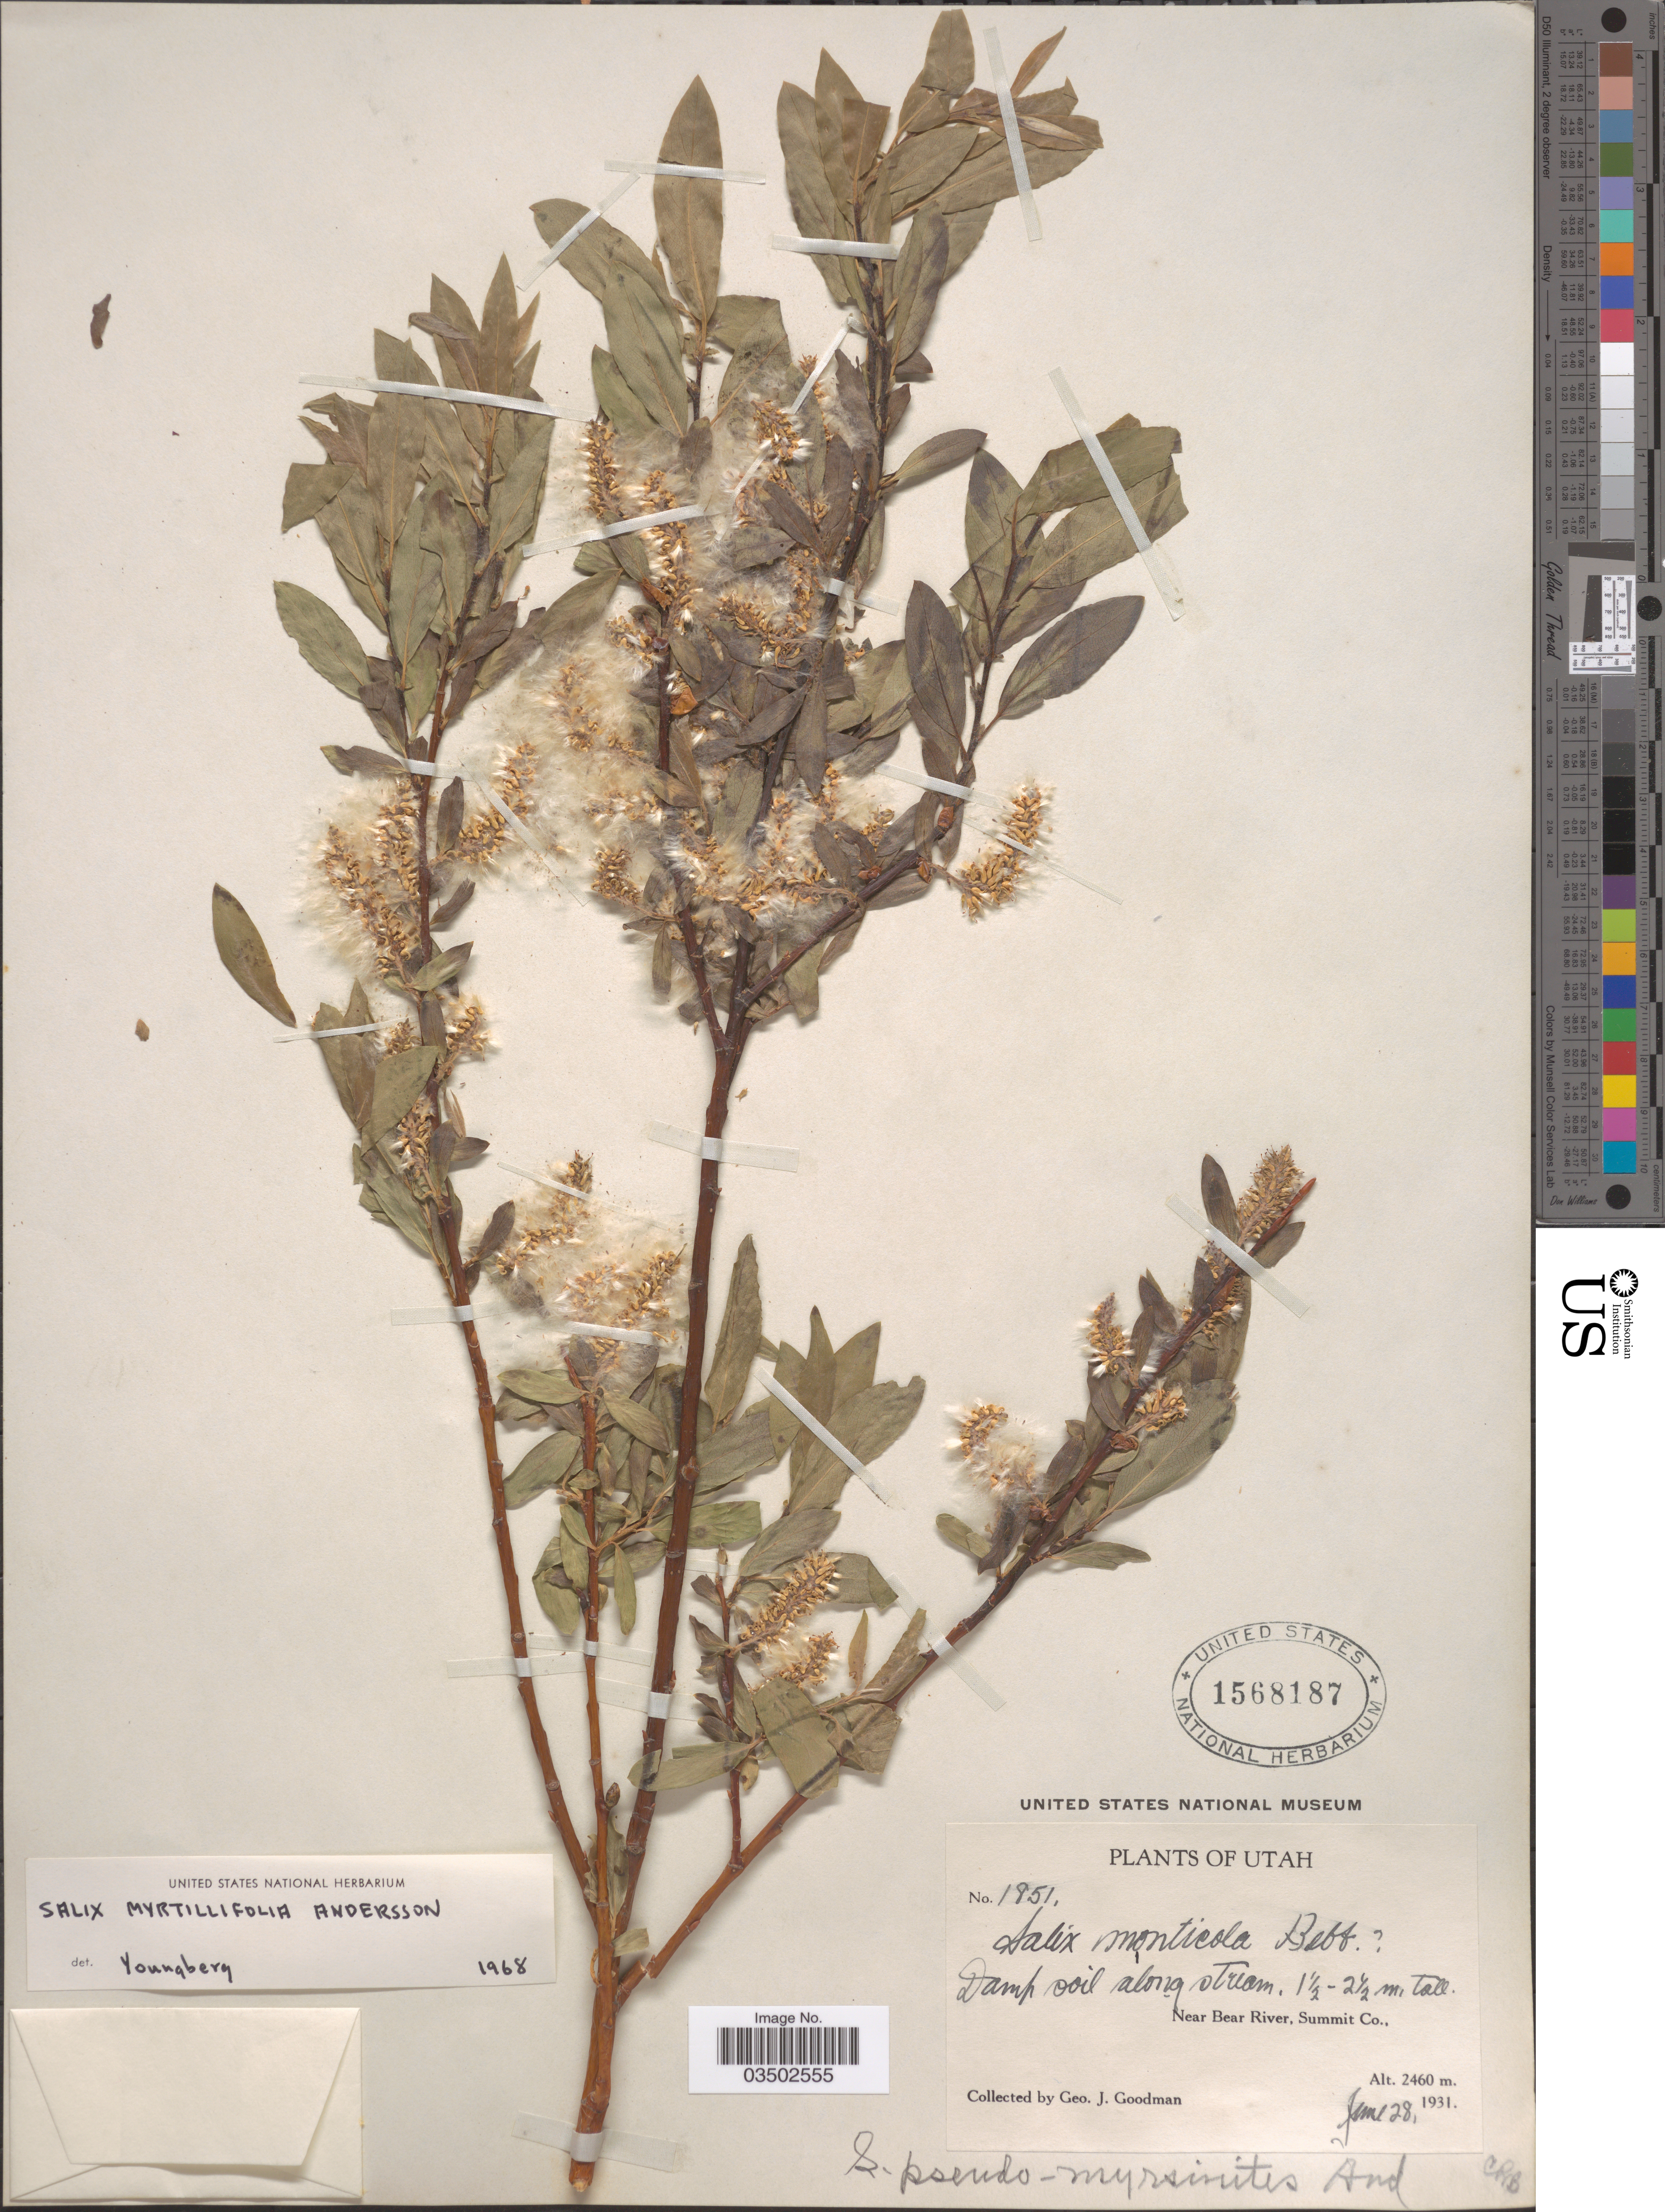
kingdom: Plantae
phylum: Tracheophyta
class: Magnoliopsida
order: Malpighiales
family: Salicaceae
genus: Salix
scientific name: Salix pseudocordata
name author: (Andersson) Andersson ex Rydb.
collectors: G. J. Goodman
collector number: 1851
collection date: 1931-06-28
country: United States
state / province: Utah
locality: Near Bear River, Summit Co.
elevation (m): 2460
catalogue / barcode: US 1568187